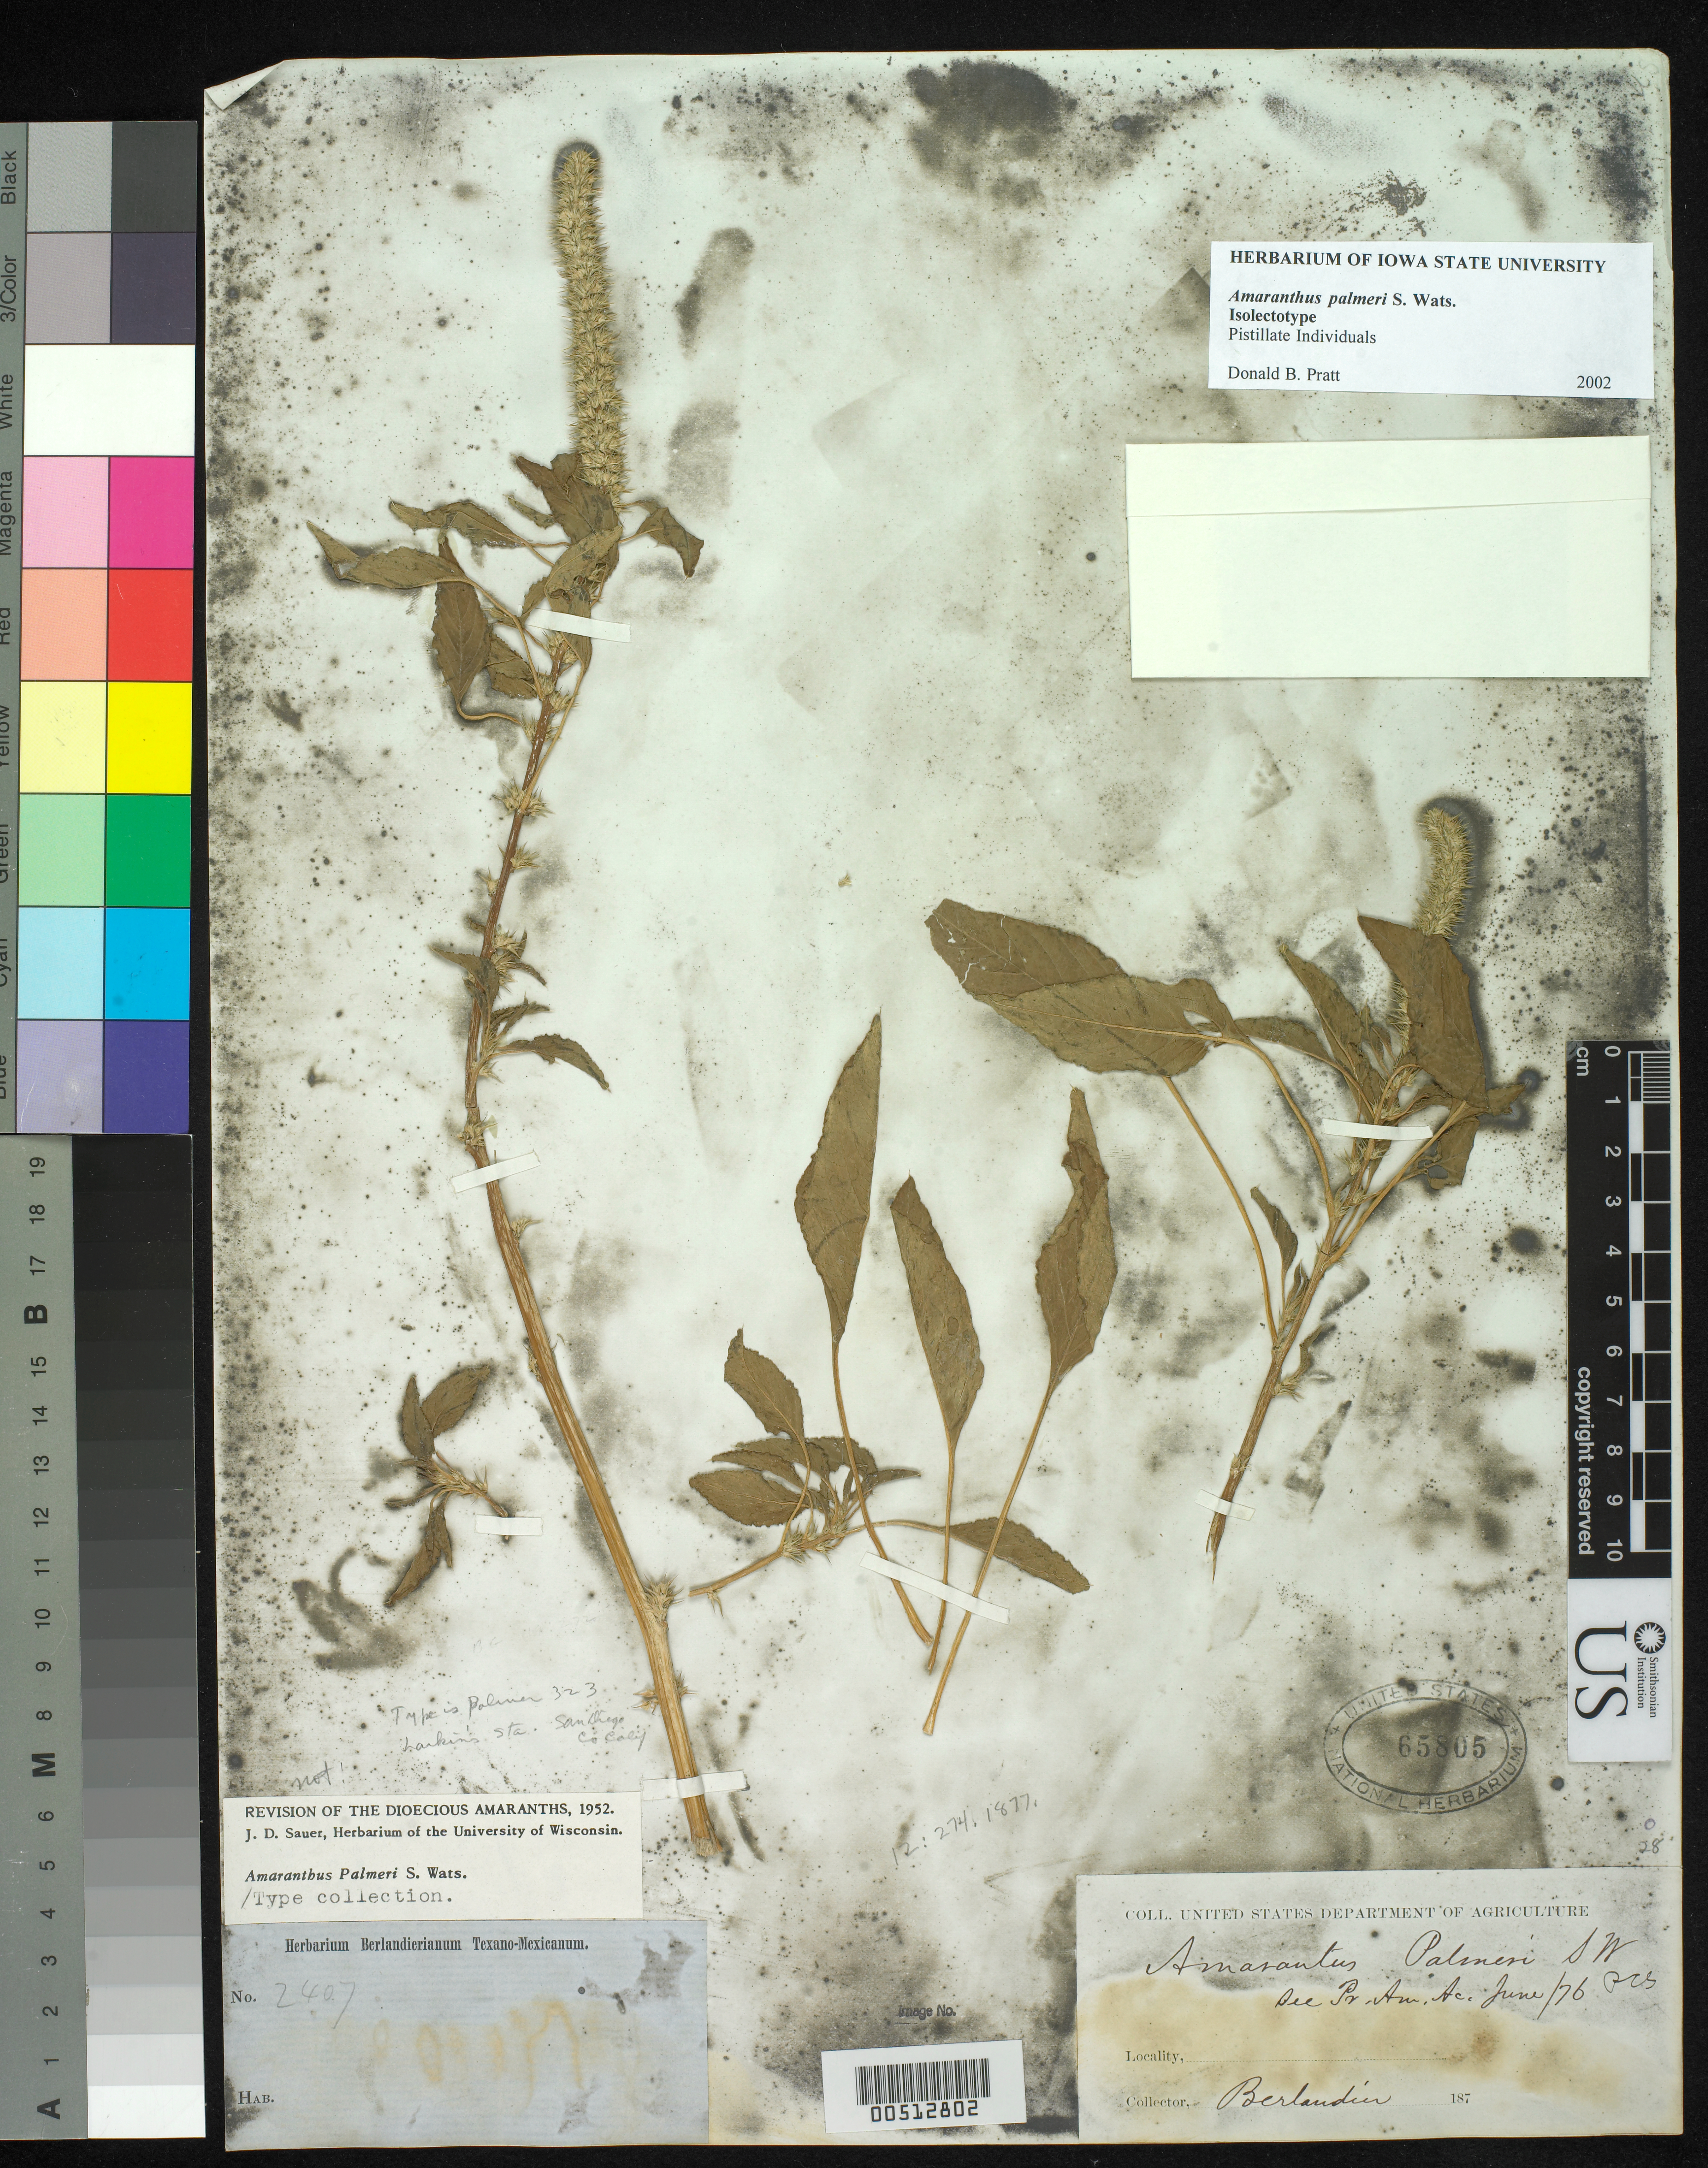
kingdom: Plantae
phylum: Tracheophyta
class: Magnoliopsida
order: Caryophyllales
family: Amaranthaceae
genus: Amaranthus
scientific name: Amaranthus palmeri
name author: S. Watson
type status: Syntype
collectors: J. L. Berlandier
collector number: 2407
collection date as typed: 187-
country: United States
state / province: Texas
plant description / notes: Specimen annotated by D.B. Pratt (2002) as "isolectotype" [lectotypification not found, Dec. 2016]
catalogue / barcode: US 65805